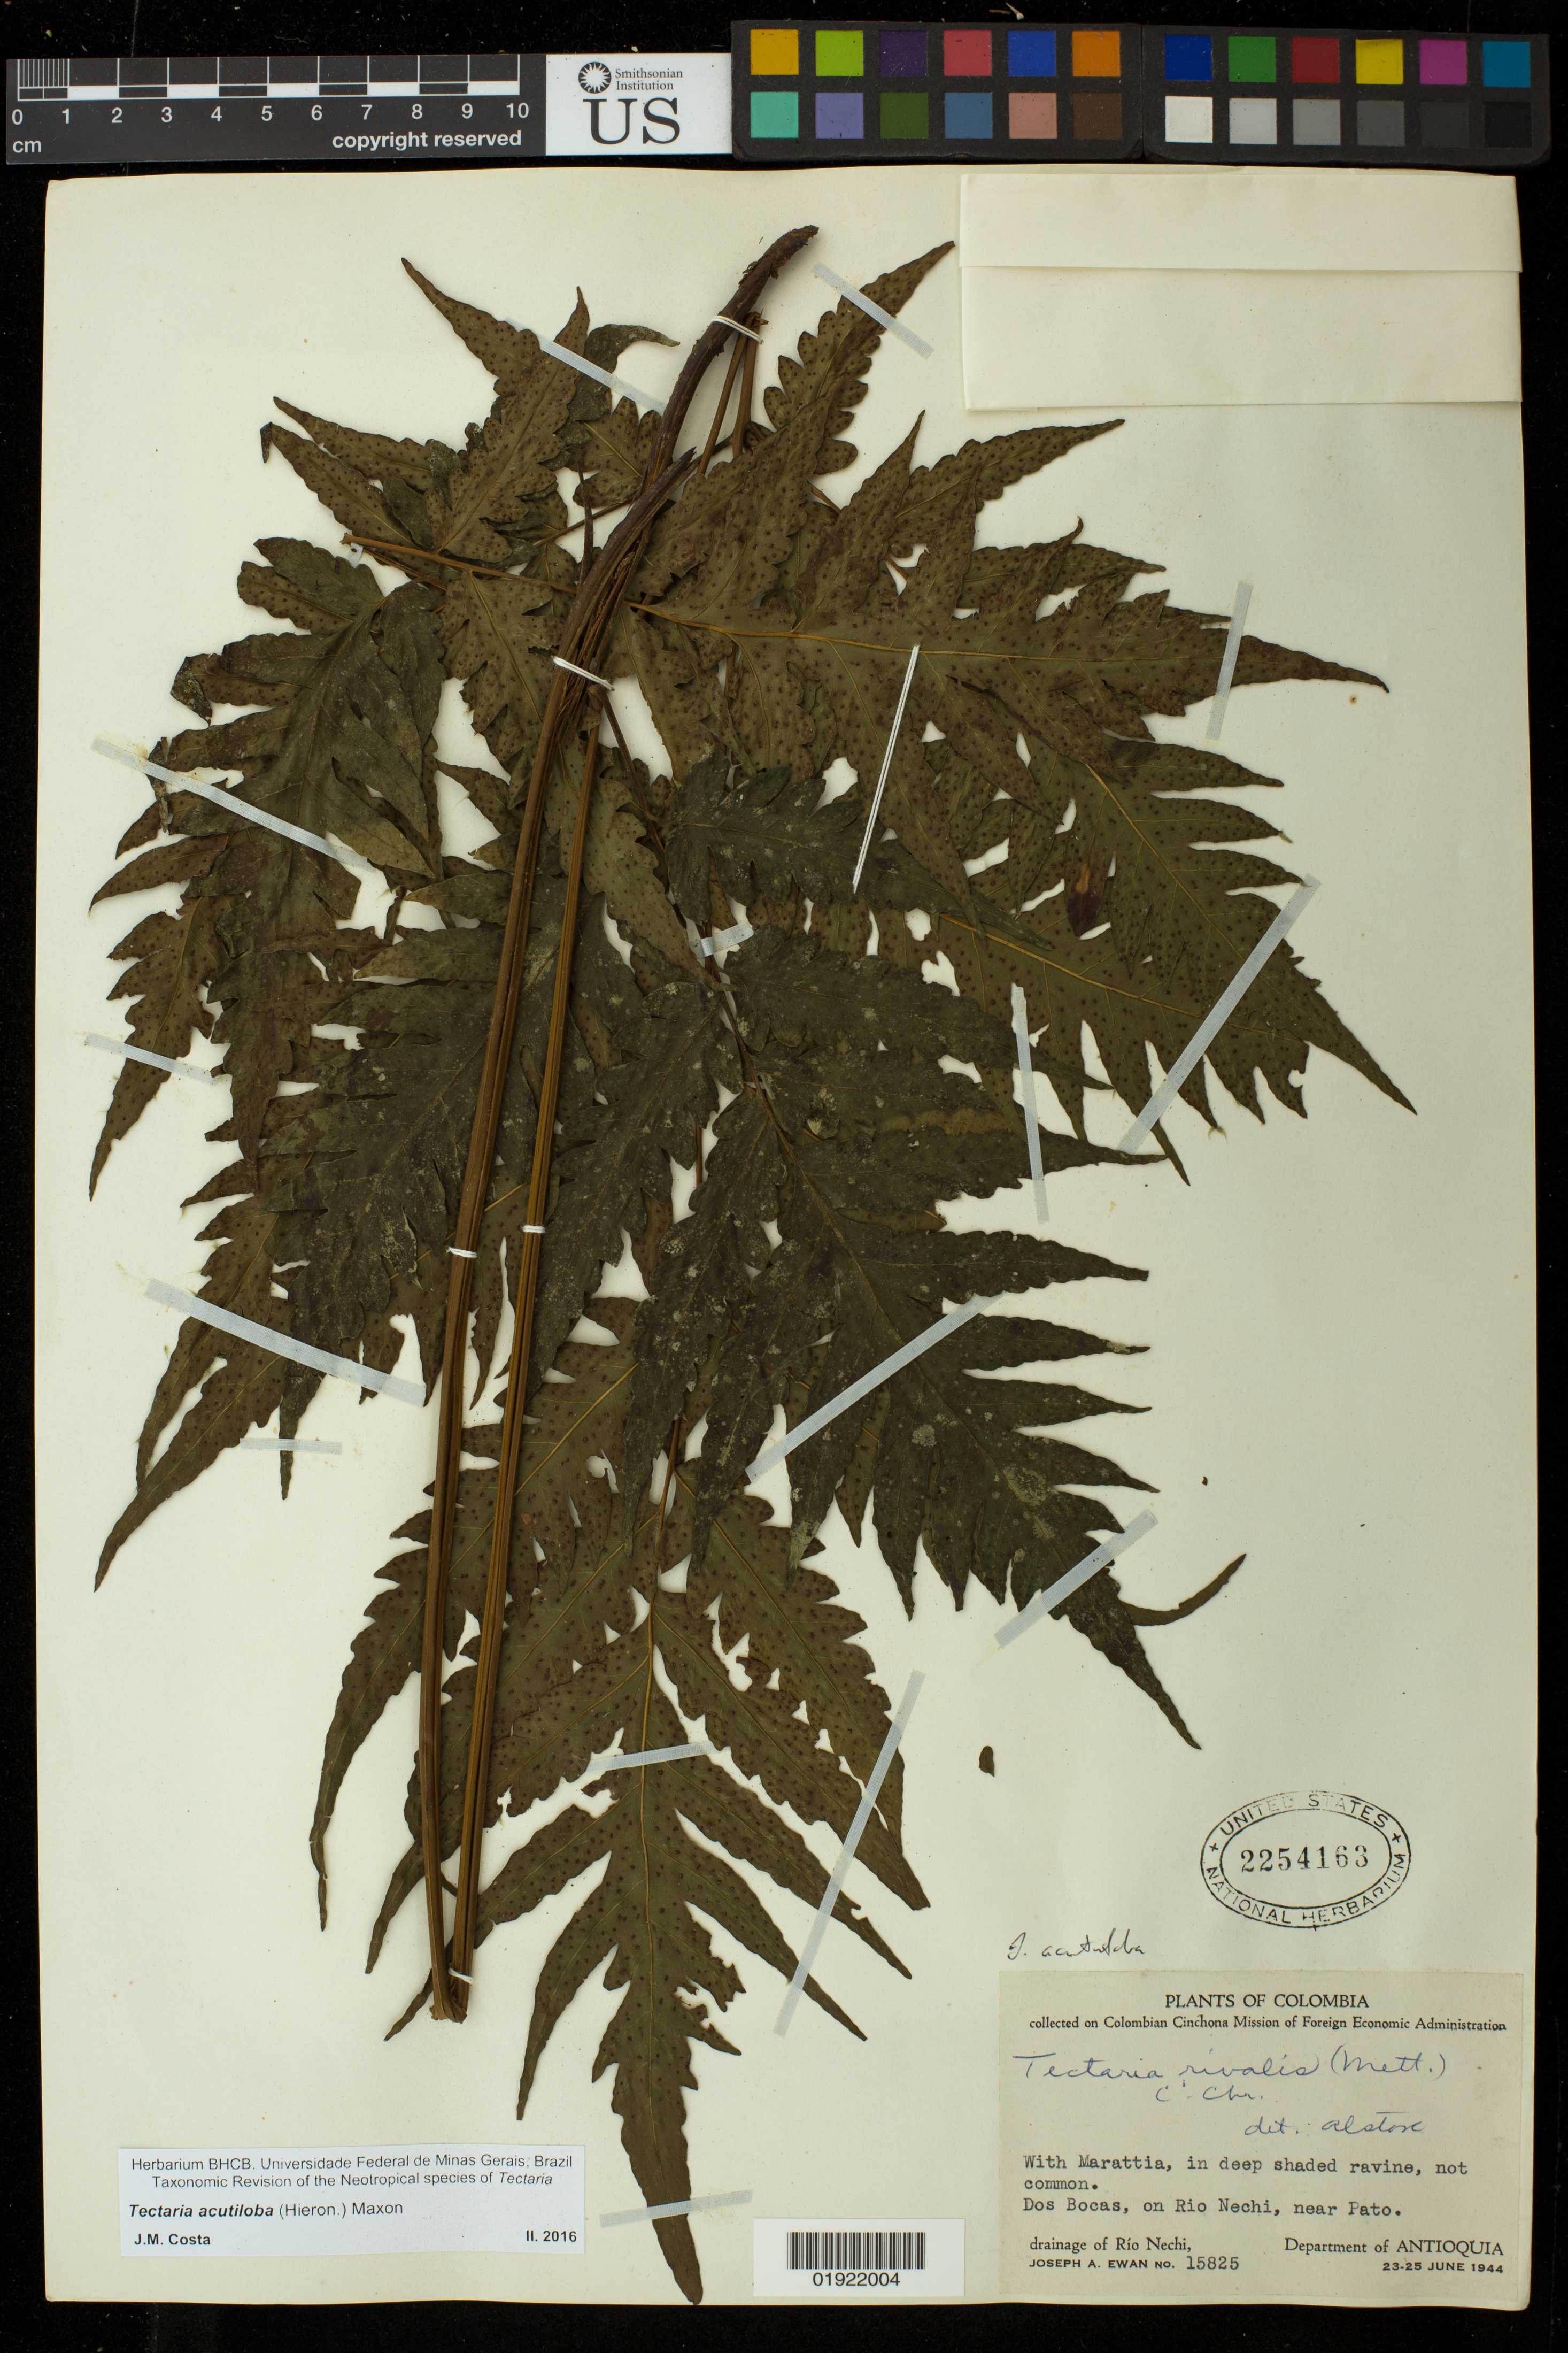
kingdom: Plantae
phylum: Tracheophyta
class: Polypodiopsida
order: Polypodiales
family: Tectariaceae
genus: Tectaria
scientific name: Tectaria acutiloba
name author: (Hieron.) Maxon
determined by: Costa, J. M.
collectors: J. A. Ewan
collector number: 15825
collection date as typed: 23-25 June 1944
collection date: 1944-06-23/1944-06-25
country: Colombia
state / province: Antioquia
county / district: Anorí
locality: Dos Bocas, on Rio Nechi, near Pato.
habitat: with marattia, in deep shaded ravine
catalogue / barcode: US 2254163